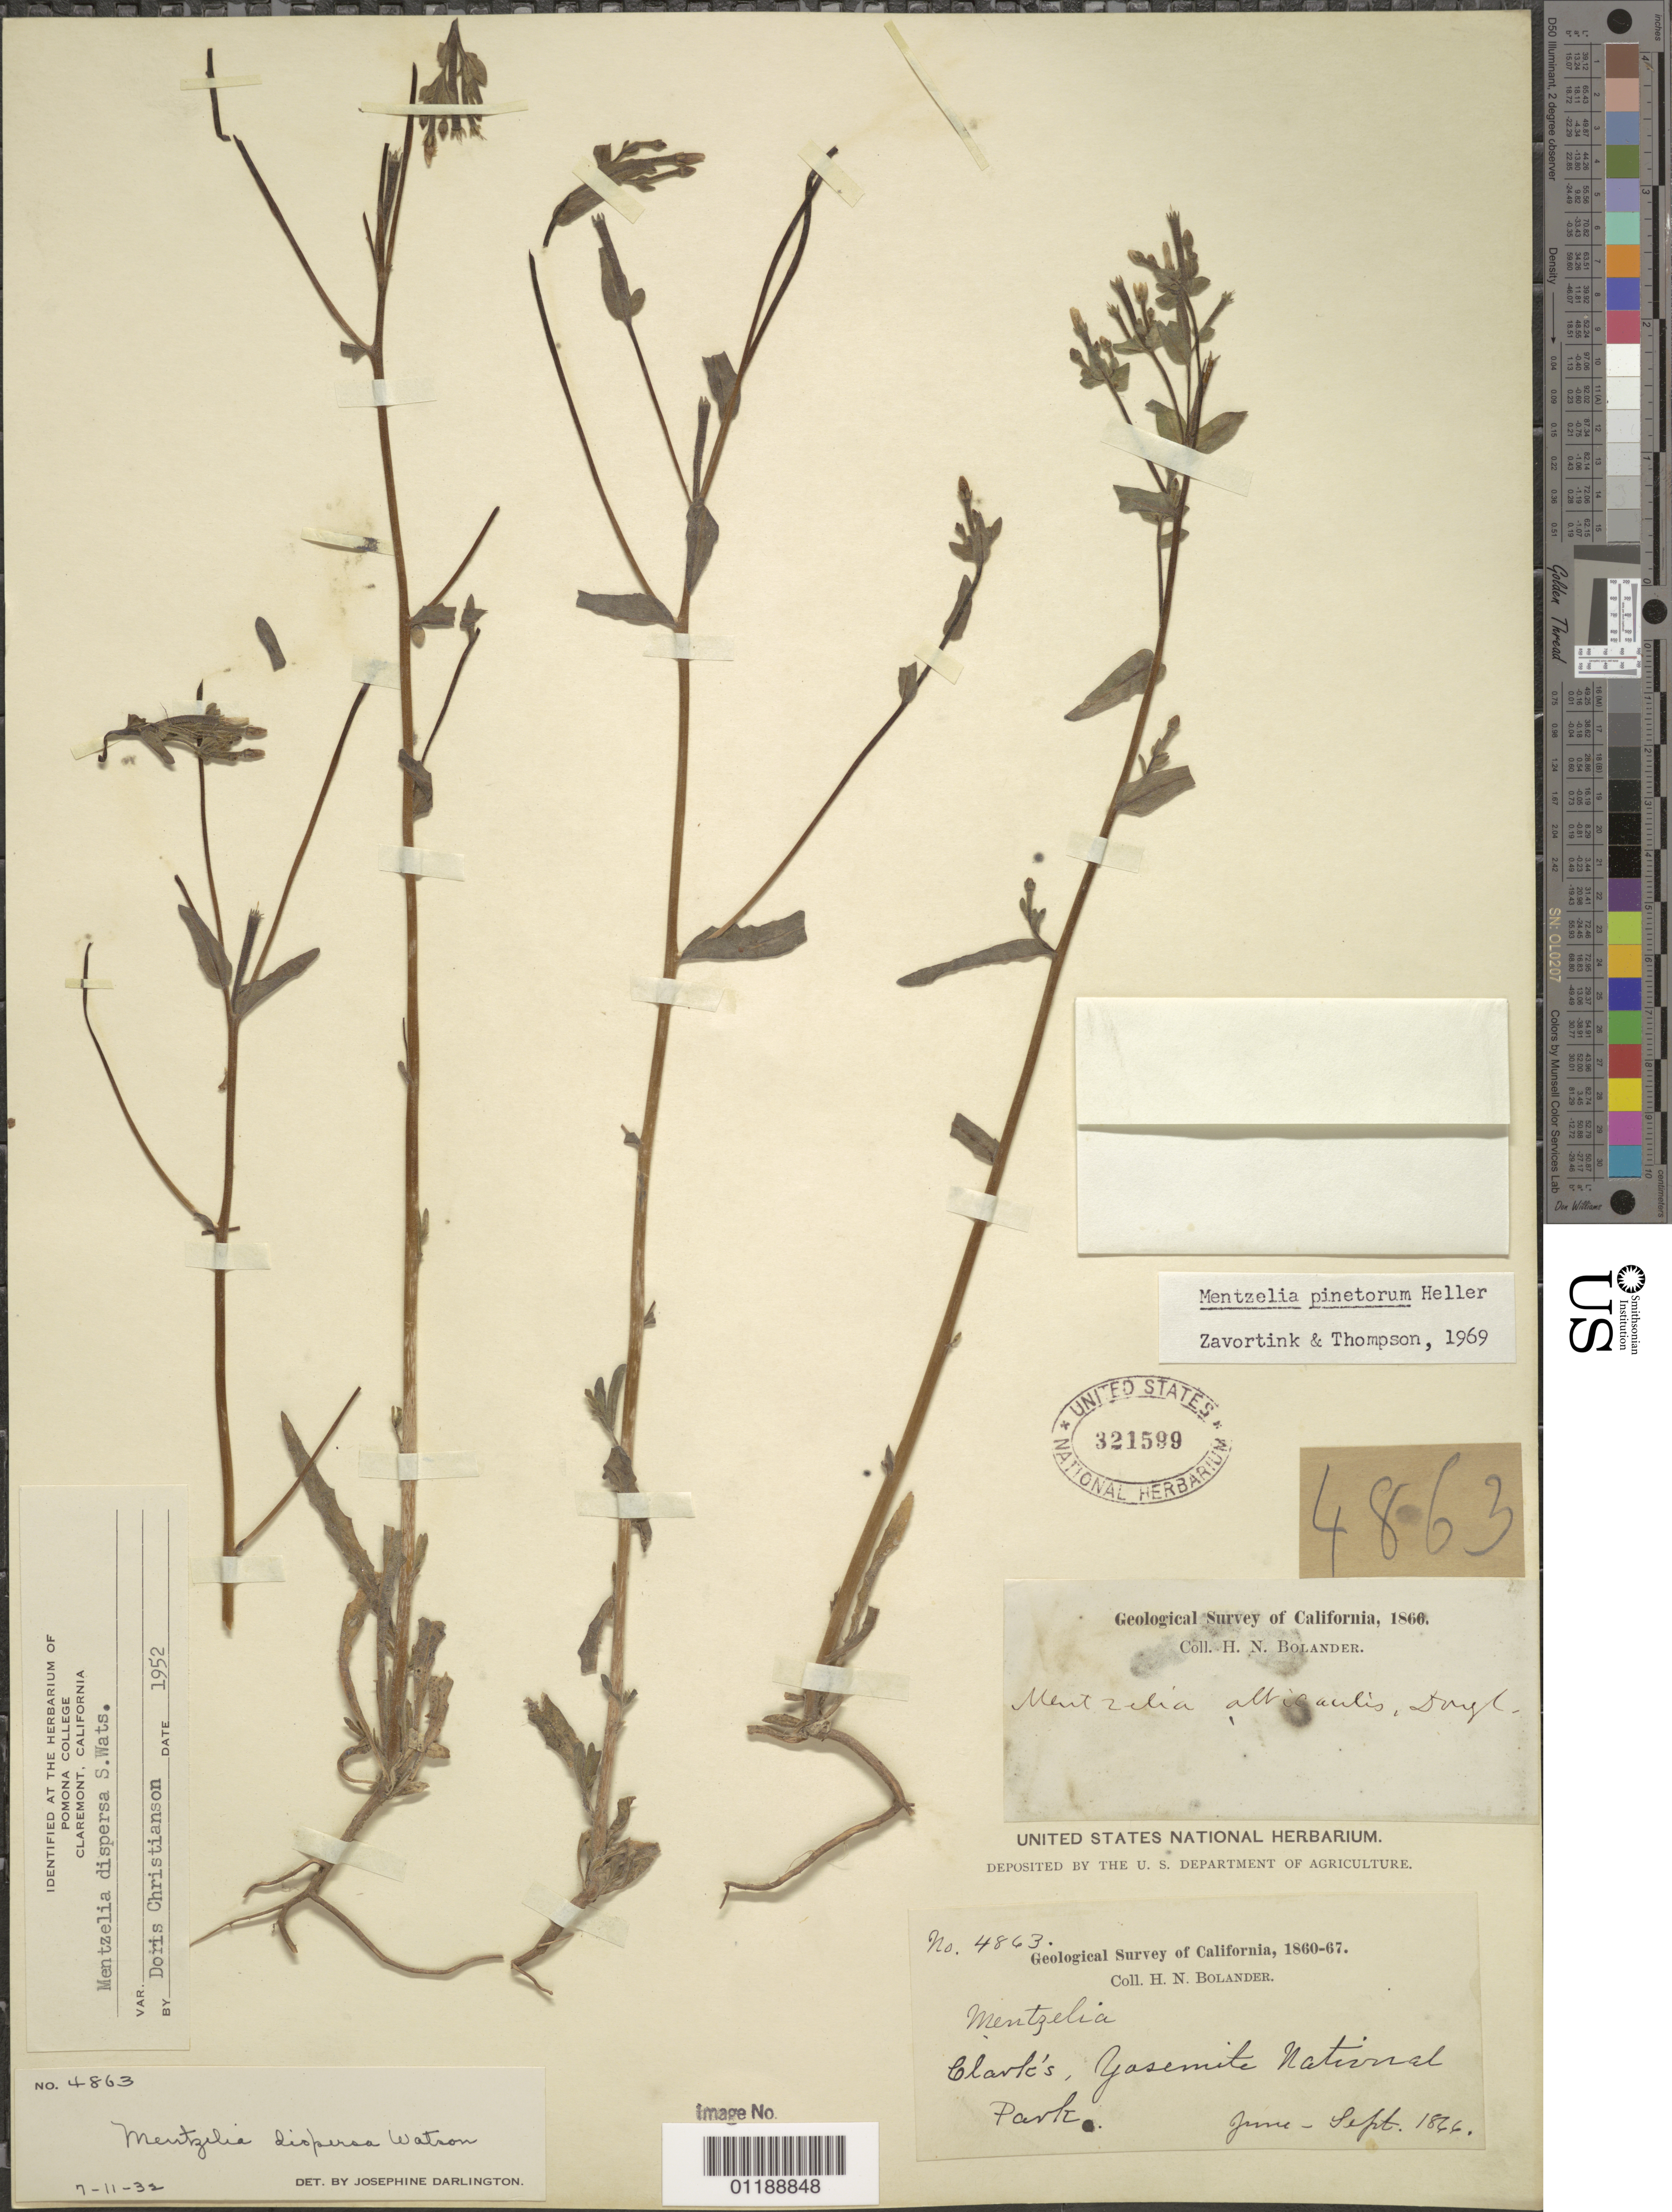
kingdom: Plantae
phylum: Tracheophyta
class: Magnoliopsida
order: Cornales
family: Loasaceae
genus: Mentzelia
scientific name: Mentzelia pinetorum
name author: A. Heller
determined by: Zavortink, J. E.; Thompson, H. J.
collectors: H. Bolander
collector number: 4863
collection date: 1866-06/1866-09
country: United States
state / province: California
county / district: Mariposa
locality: Clark's, Yosemite National Park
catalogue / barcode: US 321599